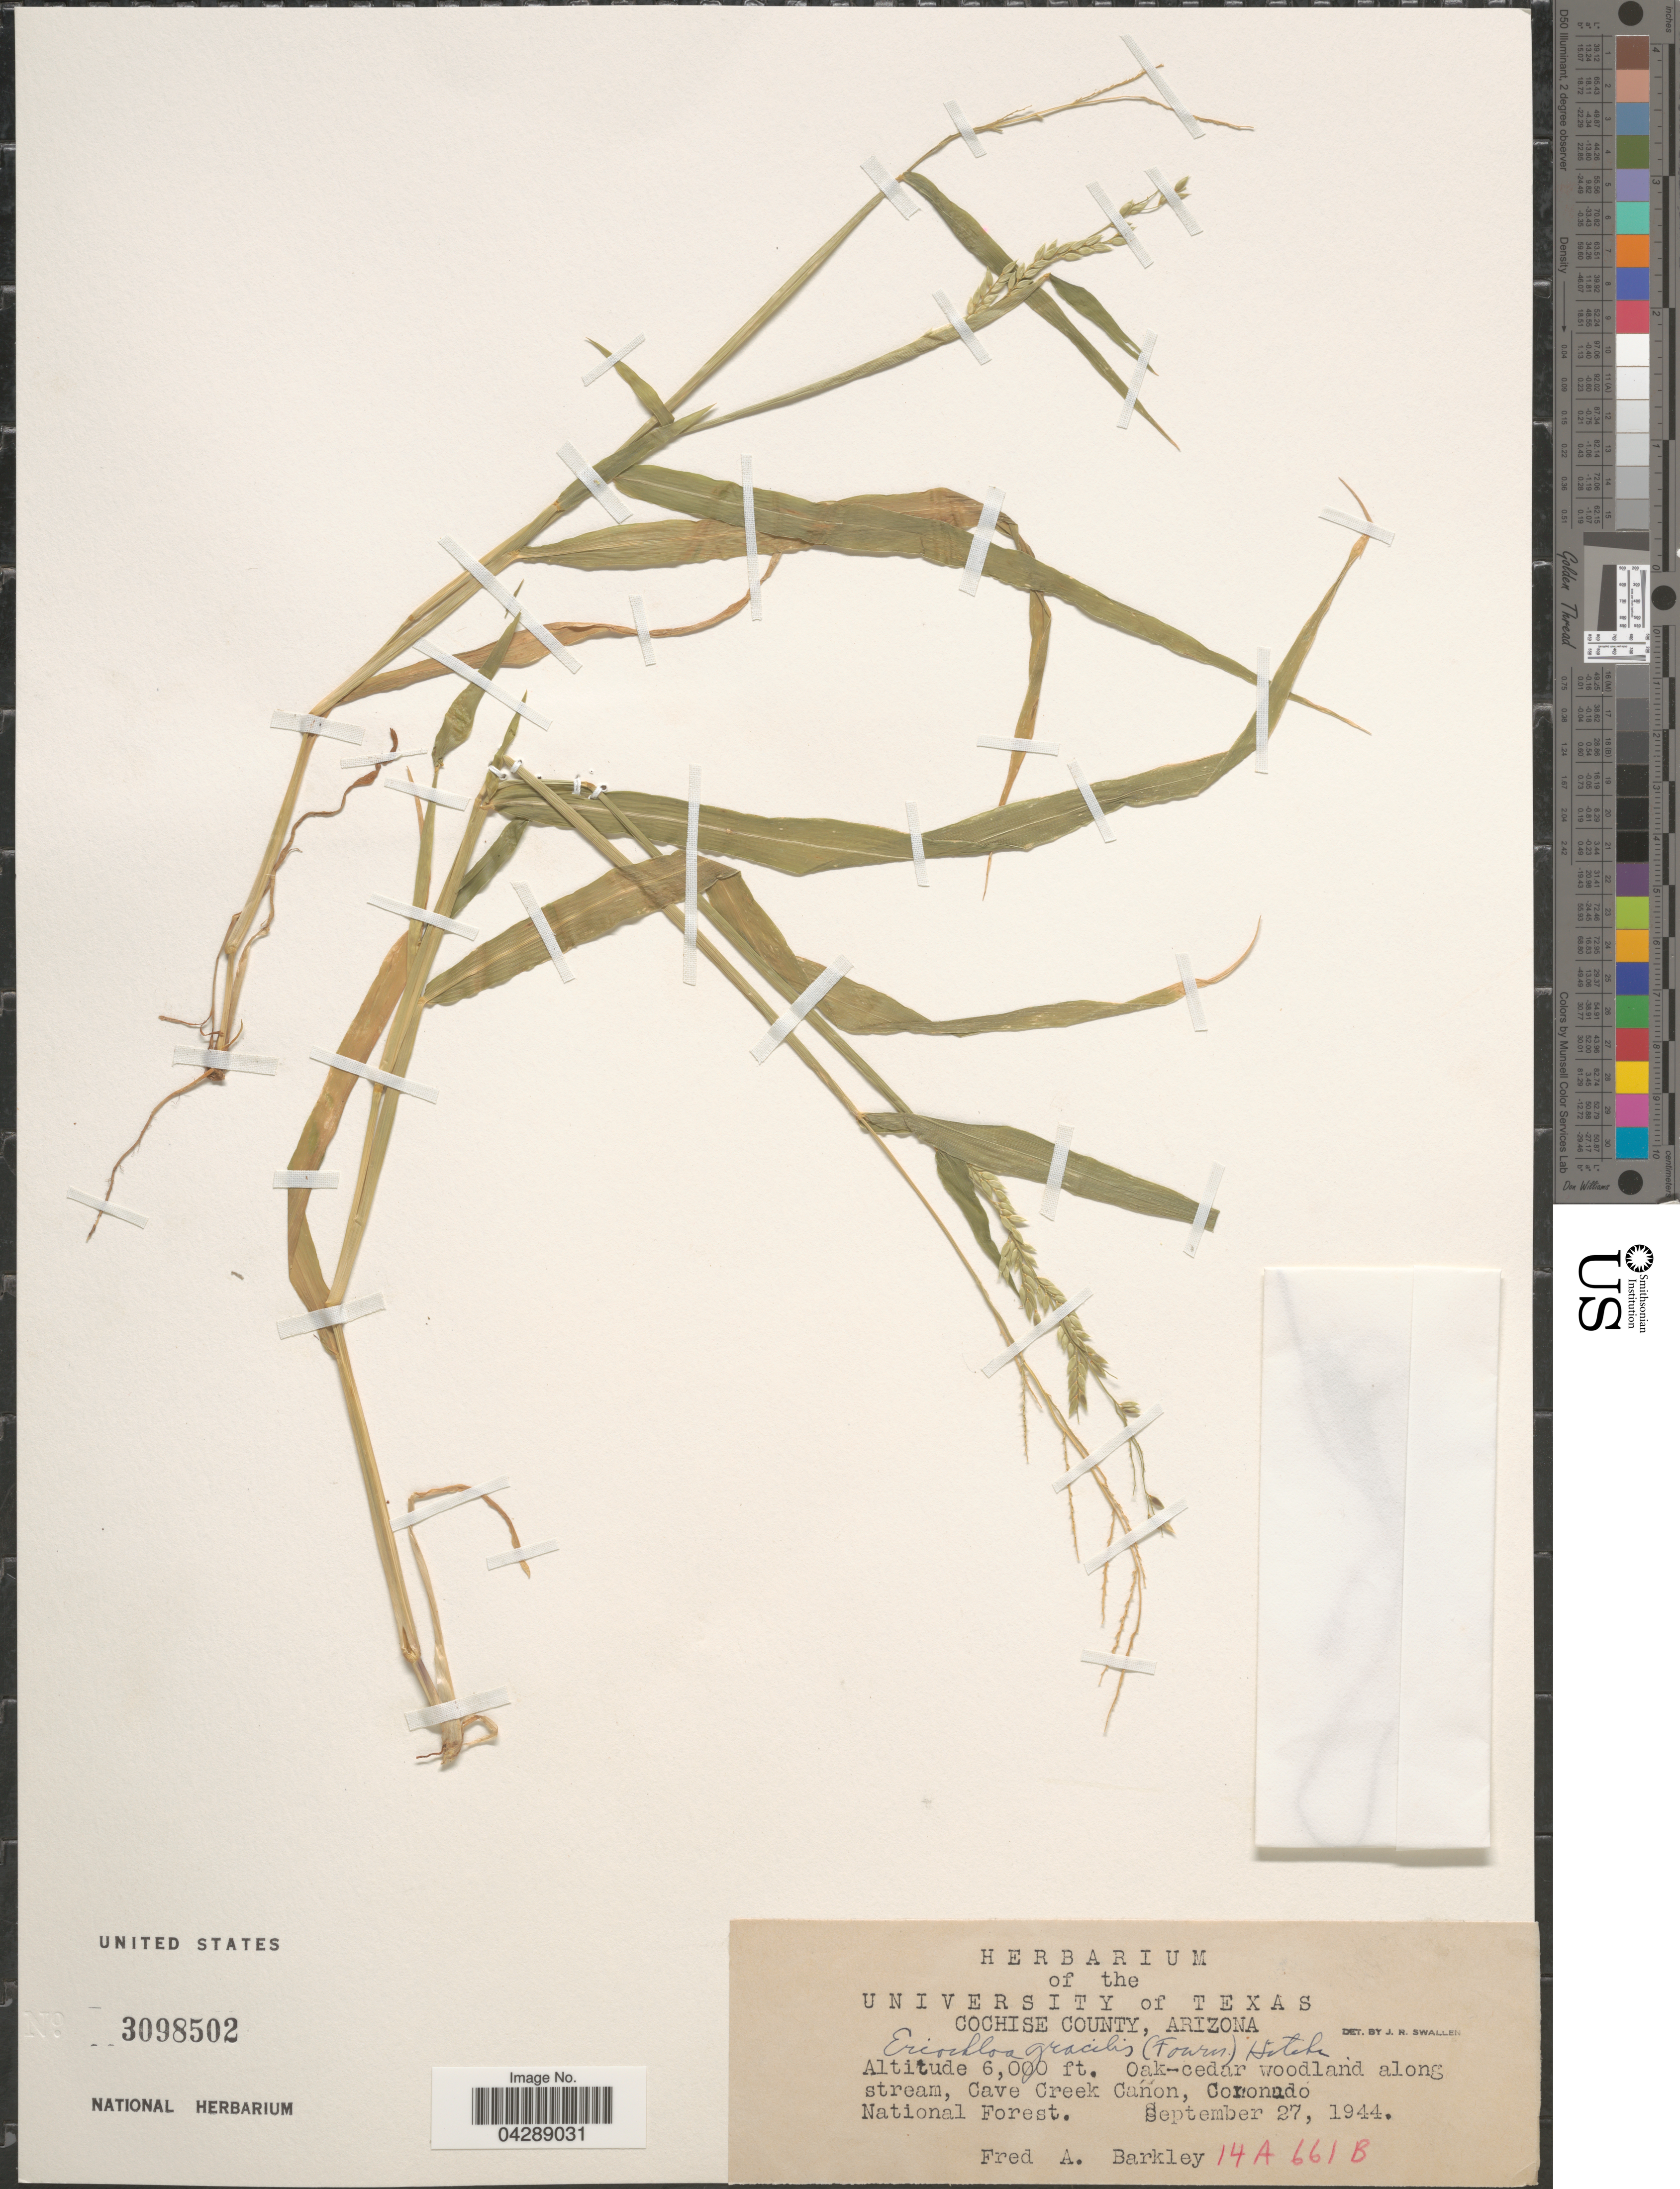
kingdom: Plantae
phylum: Tracheophyta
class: Liliopsida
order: Poales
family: Poaceae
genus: Eriochloa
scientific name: Eriochloa acuminata var. acuminata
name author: (J. Presl) Kunth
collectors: F. A. Barkley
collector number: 14A661B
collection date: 1944-09-27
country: United States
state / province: Arizona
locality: Cochise County. Cave Creek Cañon, Coronado National Forest.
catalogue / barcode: US 3098502